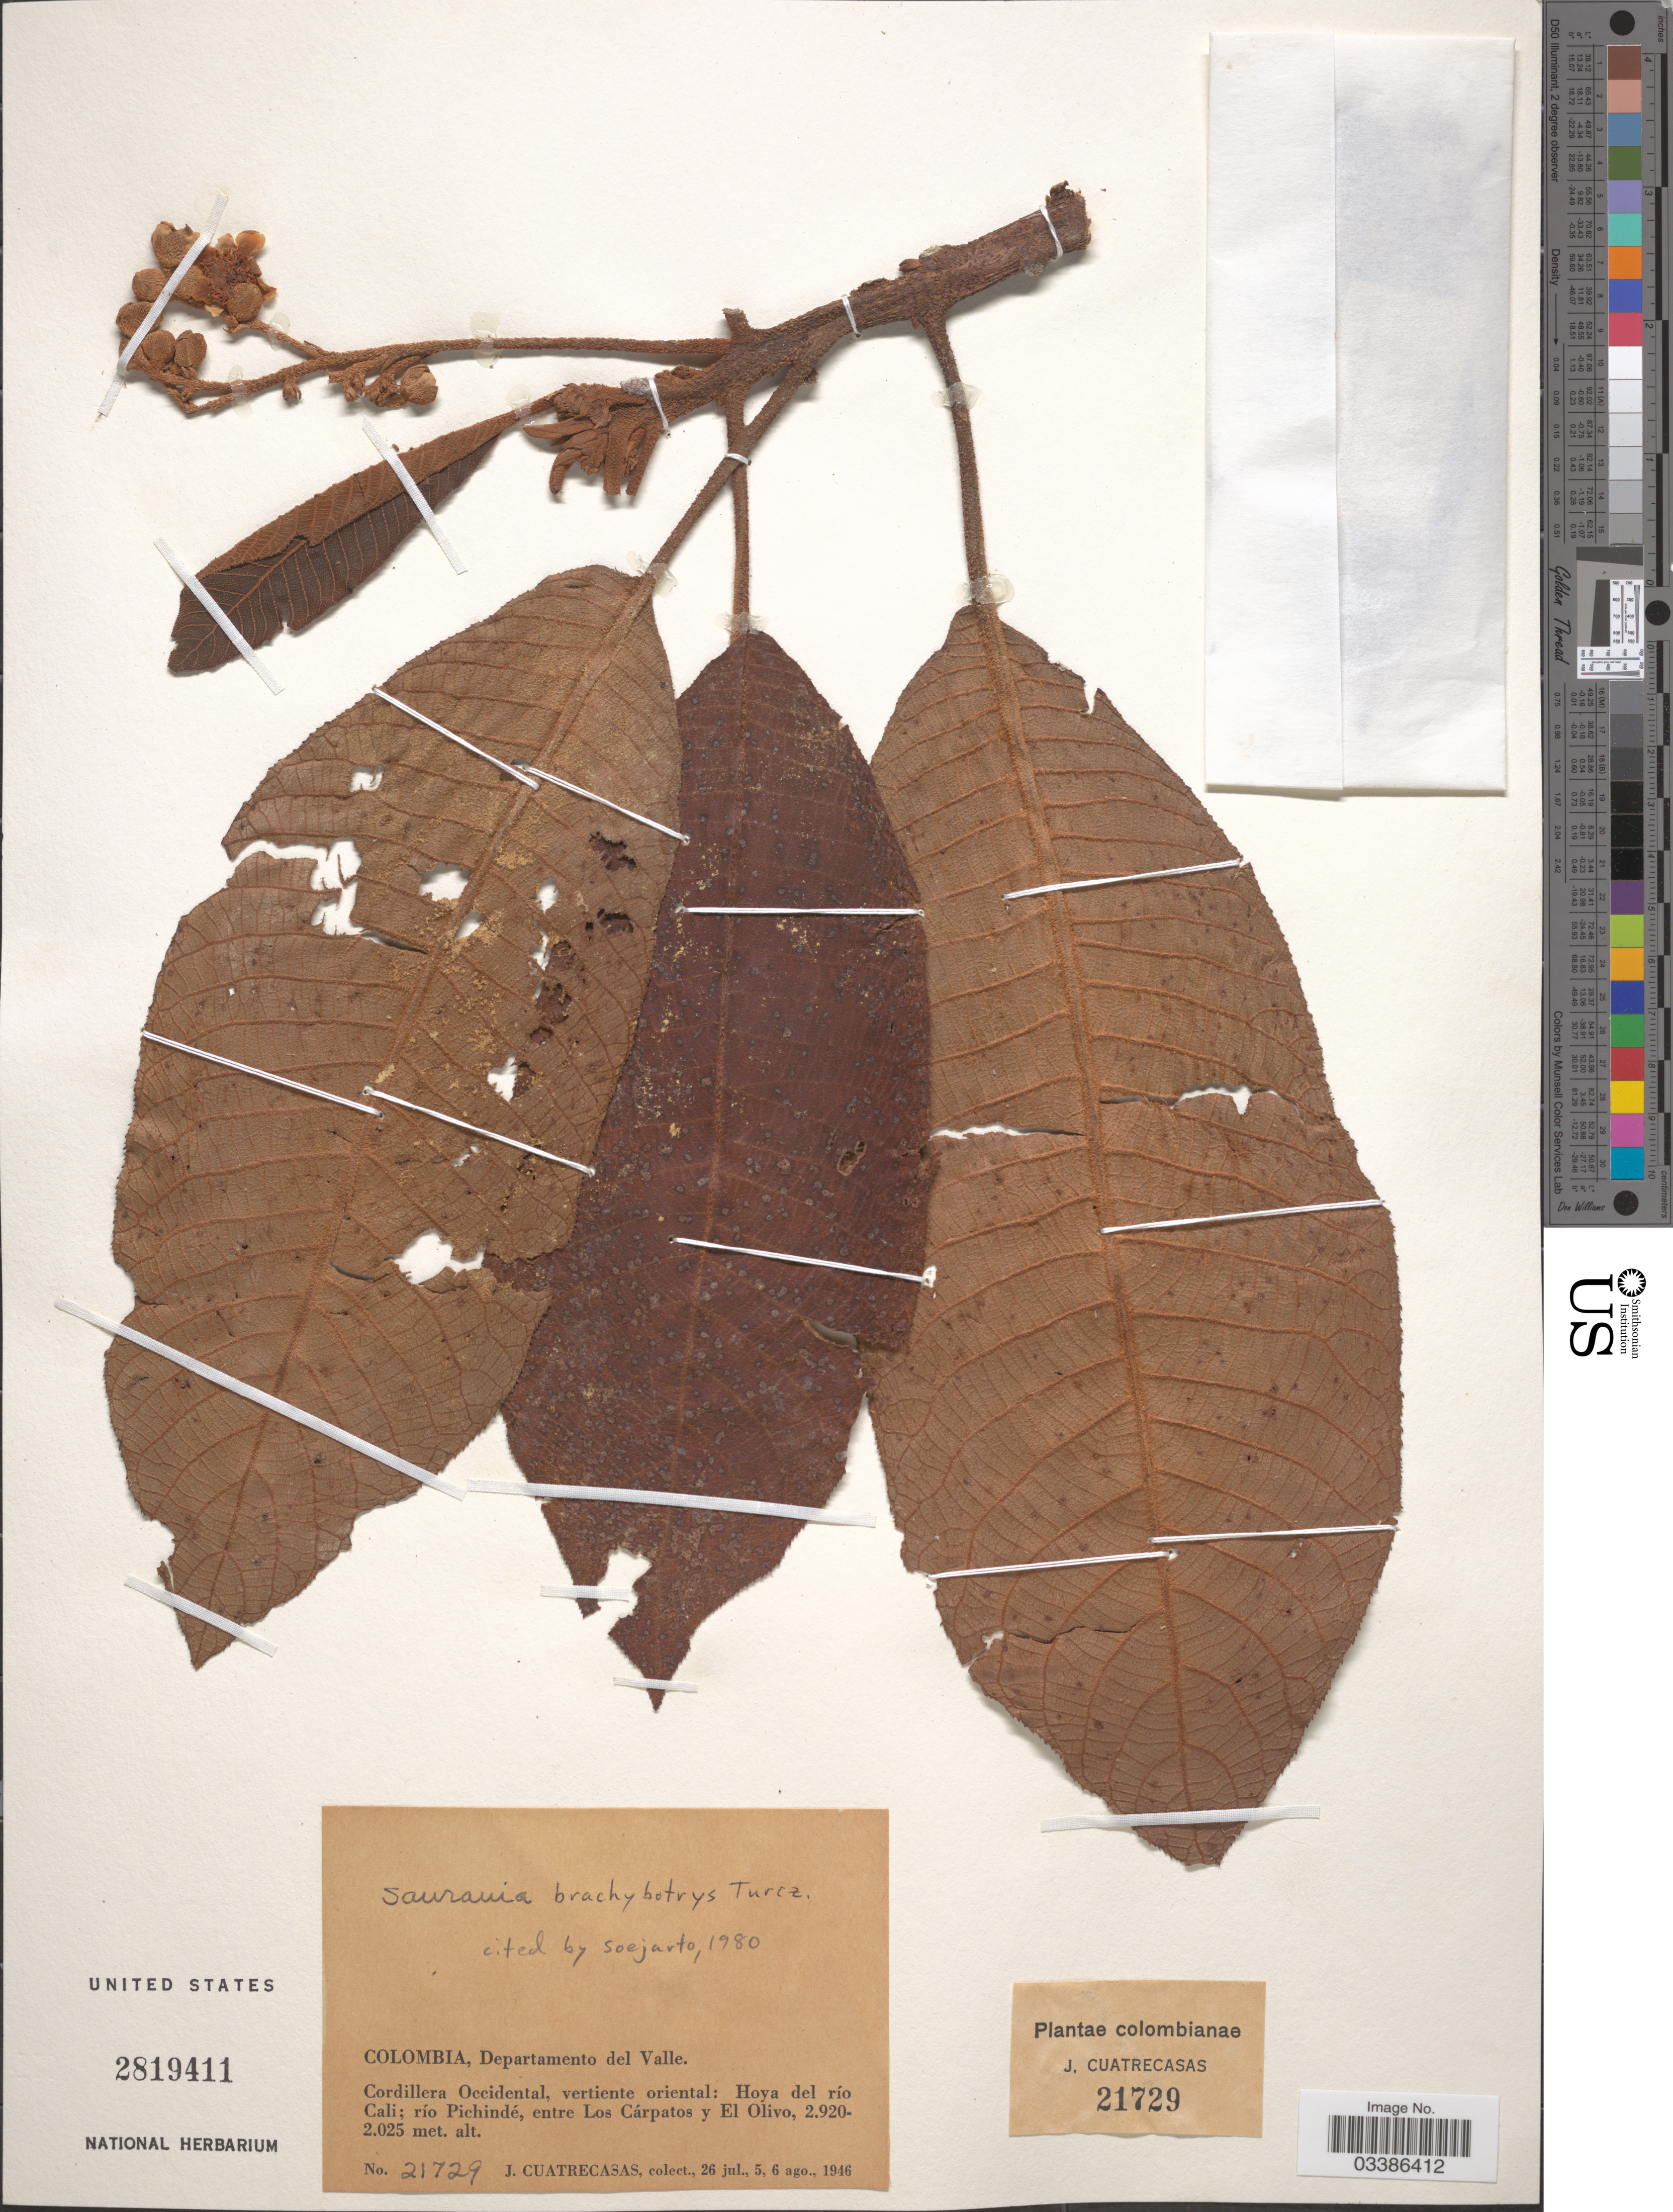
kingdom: Plantae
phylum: Tracheophyta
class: Magnoliopsida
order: Ericales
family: Actinidiaceae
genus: Saurauia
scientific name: Saurauia brachybotrys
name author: Turcz.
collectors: J. Cuatrecasas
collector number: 21729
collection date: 1946-07-26/1946-08-06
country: Colombia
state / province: Valle del Cauca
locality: Departamento del Valle. Cordillera Occidental, vertiente oriental: Hoya del río Cali; río Pichindé, entre Los Cárpatos y El Olivo.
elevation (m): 2025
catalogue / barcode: US 2819411